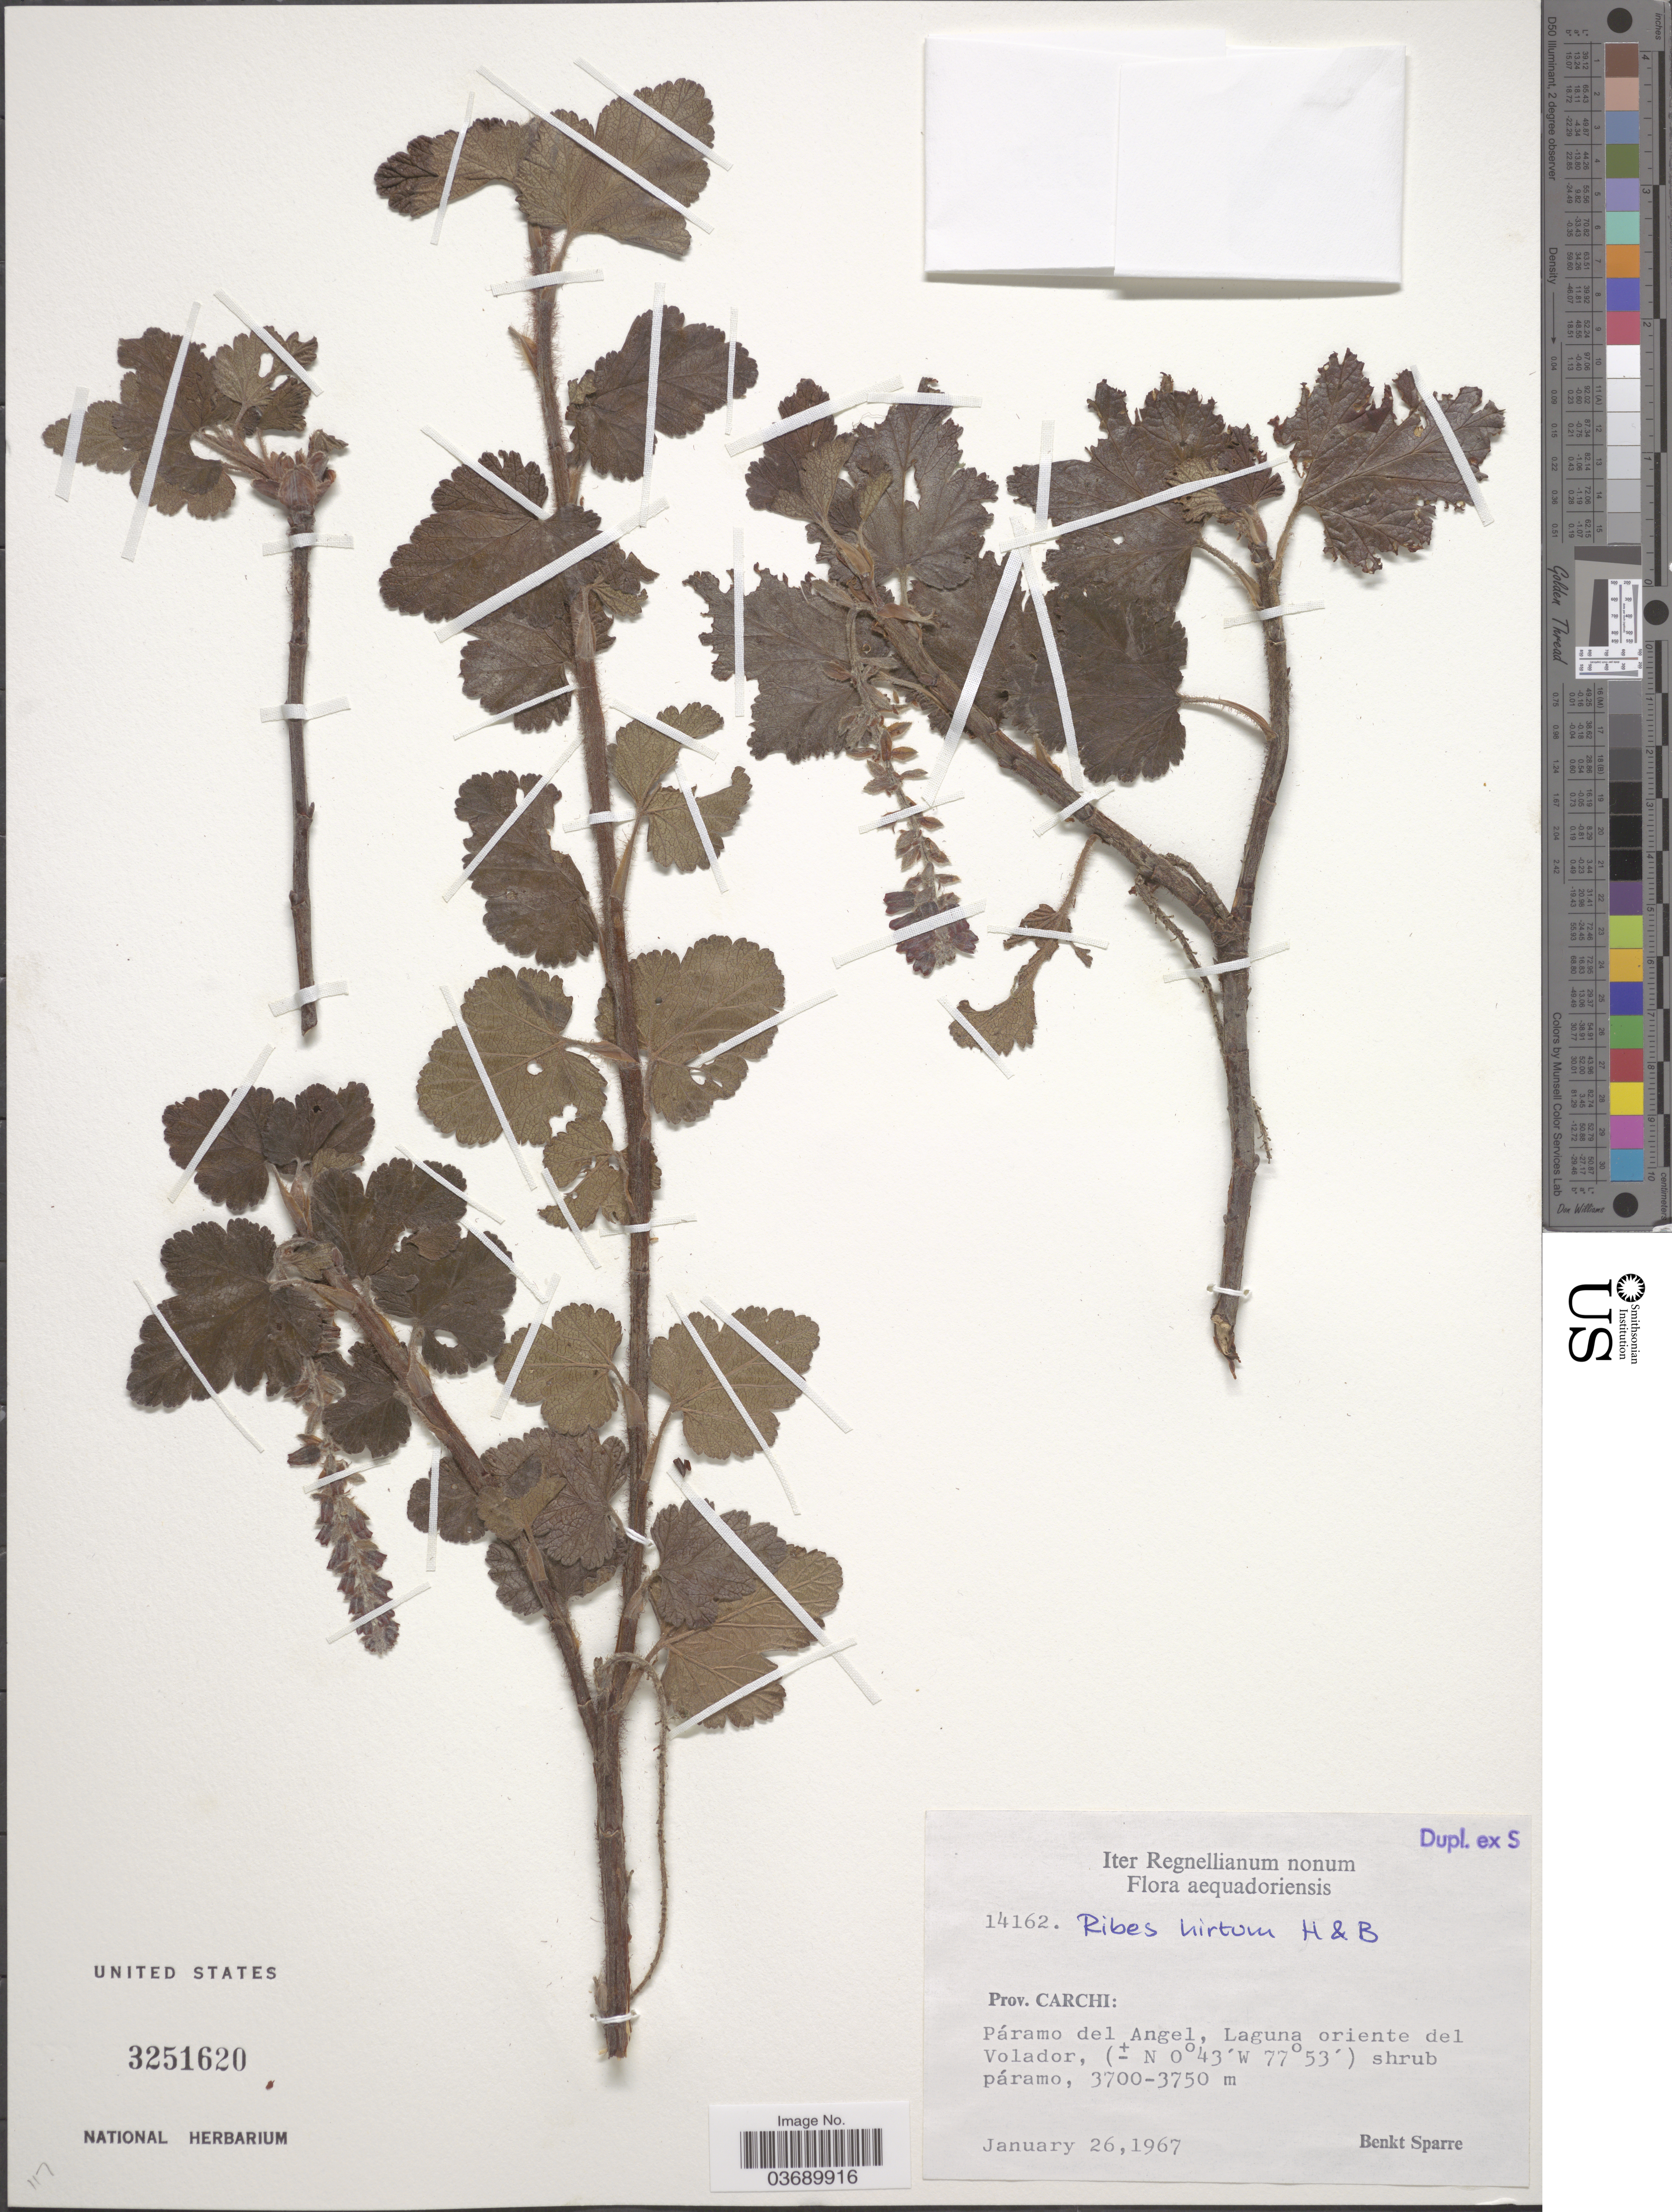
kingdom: Plantae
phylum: Tracheophyta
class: Magnoliopsida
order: Saxifragales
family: Grossulariaceae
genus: Ribes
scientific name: Ribes hirtum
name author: Roem. & Schult.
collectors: B. Sparre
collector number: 14162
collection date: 1967-01-26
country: Ecuador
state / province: Carchi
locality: Páramo del Angel, Laguna oriente del Volador.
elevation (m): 3700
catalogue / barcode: US 3251620